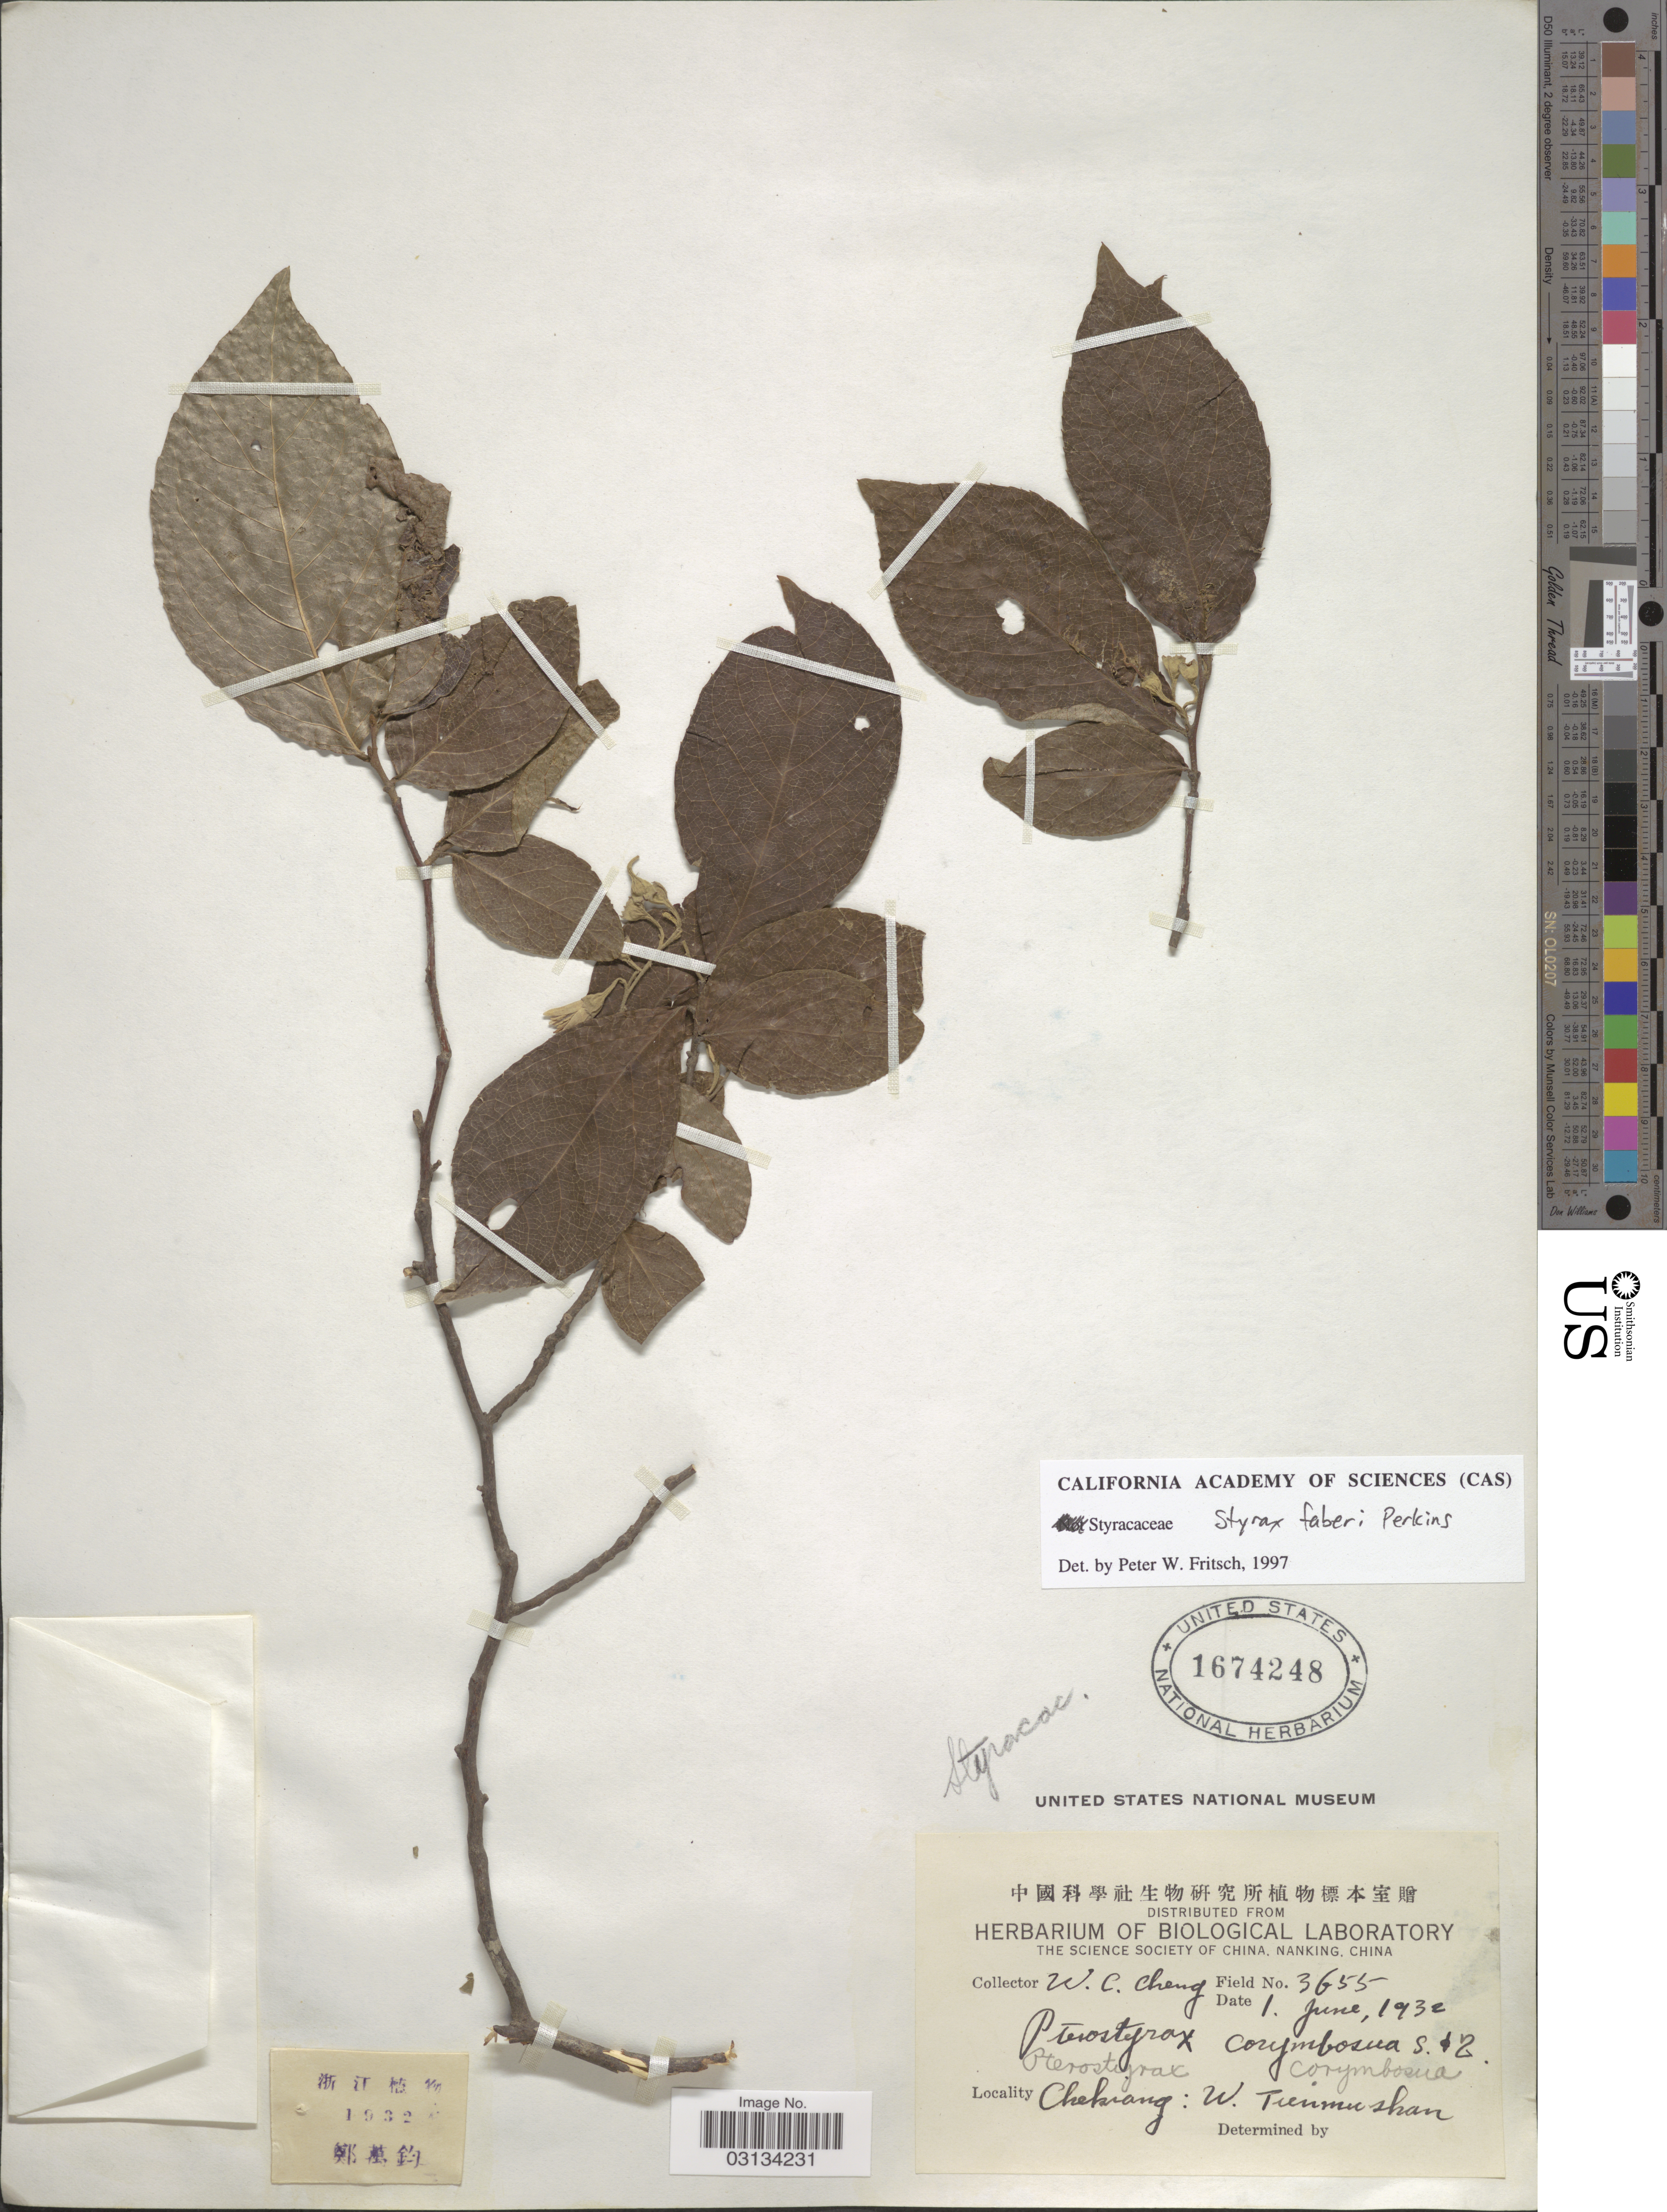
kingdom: Plantae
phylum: Tracheophyta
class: Magnoliopsida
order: Ericales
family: Styracaceae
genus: Styrax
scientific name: Styrax faberi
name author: Perkins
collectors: W. C. Cheng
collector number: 3655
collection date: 1932-06-01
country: China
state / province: Zhejiang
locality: Chekiang: W. Tienmushan.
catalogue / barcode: US 1674248